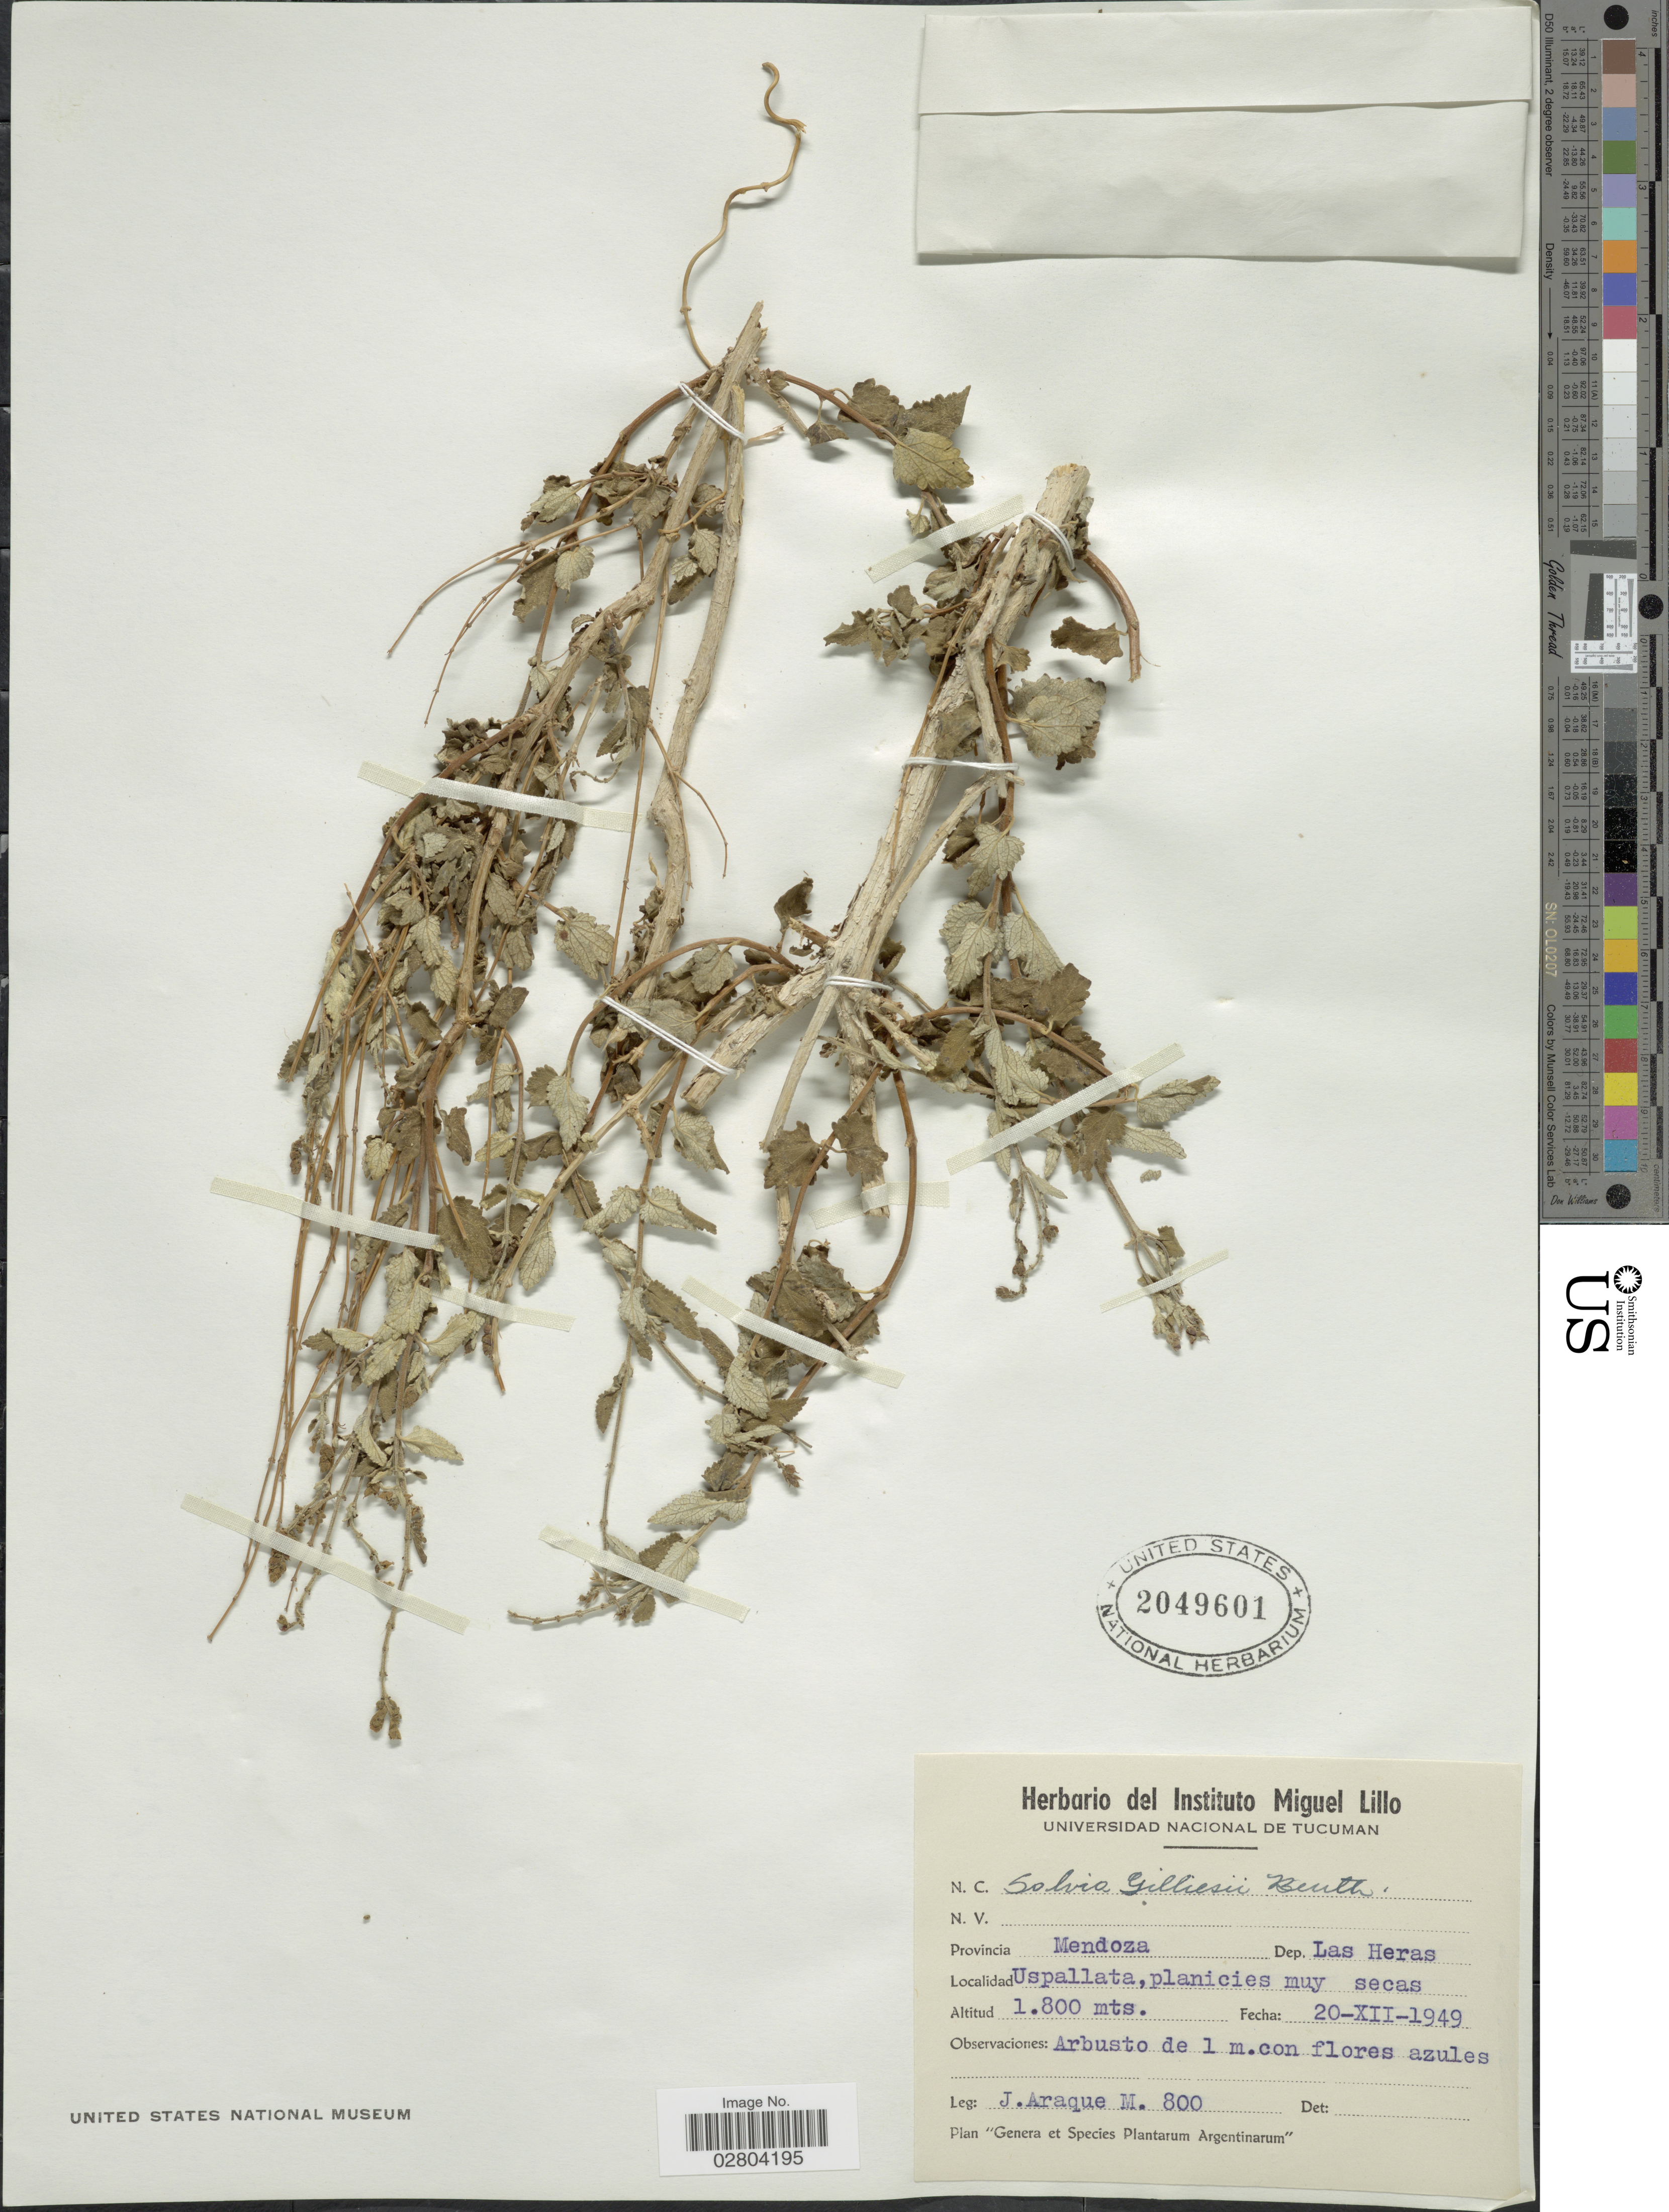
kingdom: Plantae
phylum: Tracheophyta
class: Magnoliopsida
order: Lamiales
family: Lamiaceae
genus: Salvia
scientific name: Salvia cuspidata subsp. gilliesii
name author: (Benth.) J.R.I. Wood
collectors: J. Araque Molina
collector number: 800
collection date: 1949-12-20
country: Argentina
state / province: Mendoza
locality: Dep. Las Heras. Uspallata, planicies muy secas.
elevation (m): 1800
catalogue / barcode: US 2049601